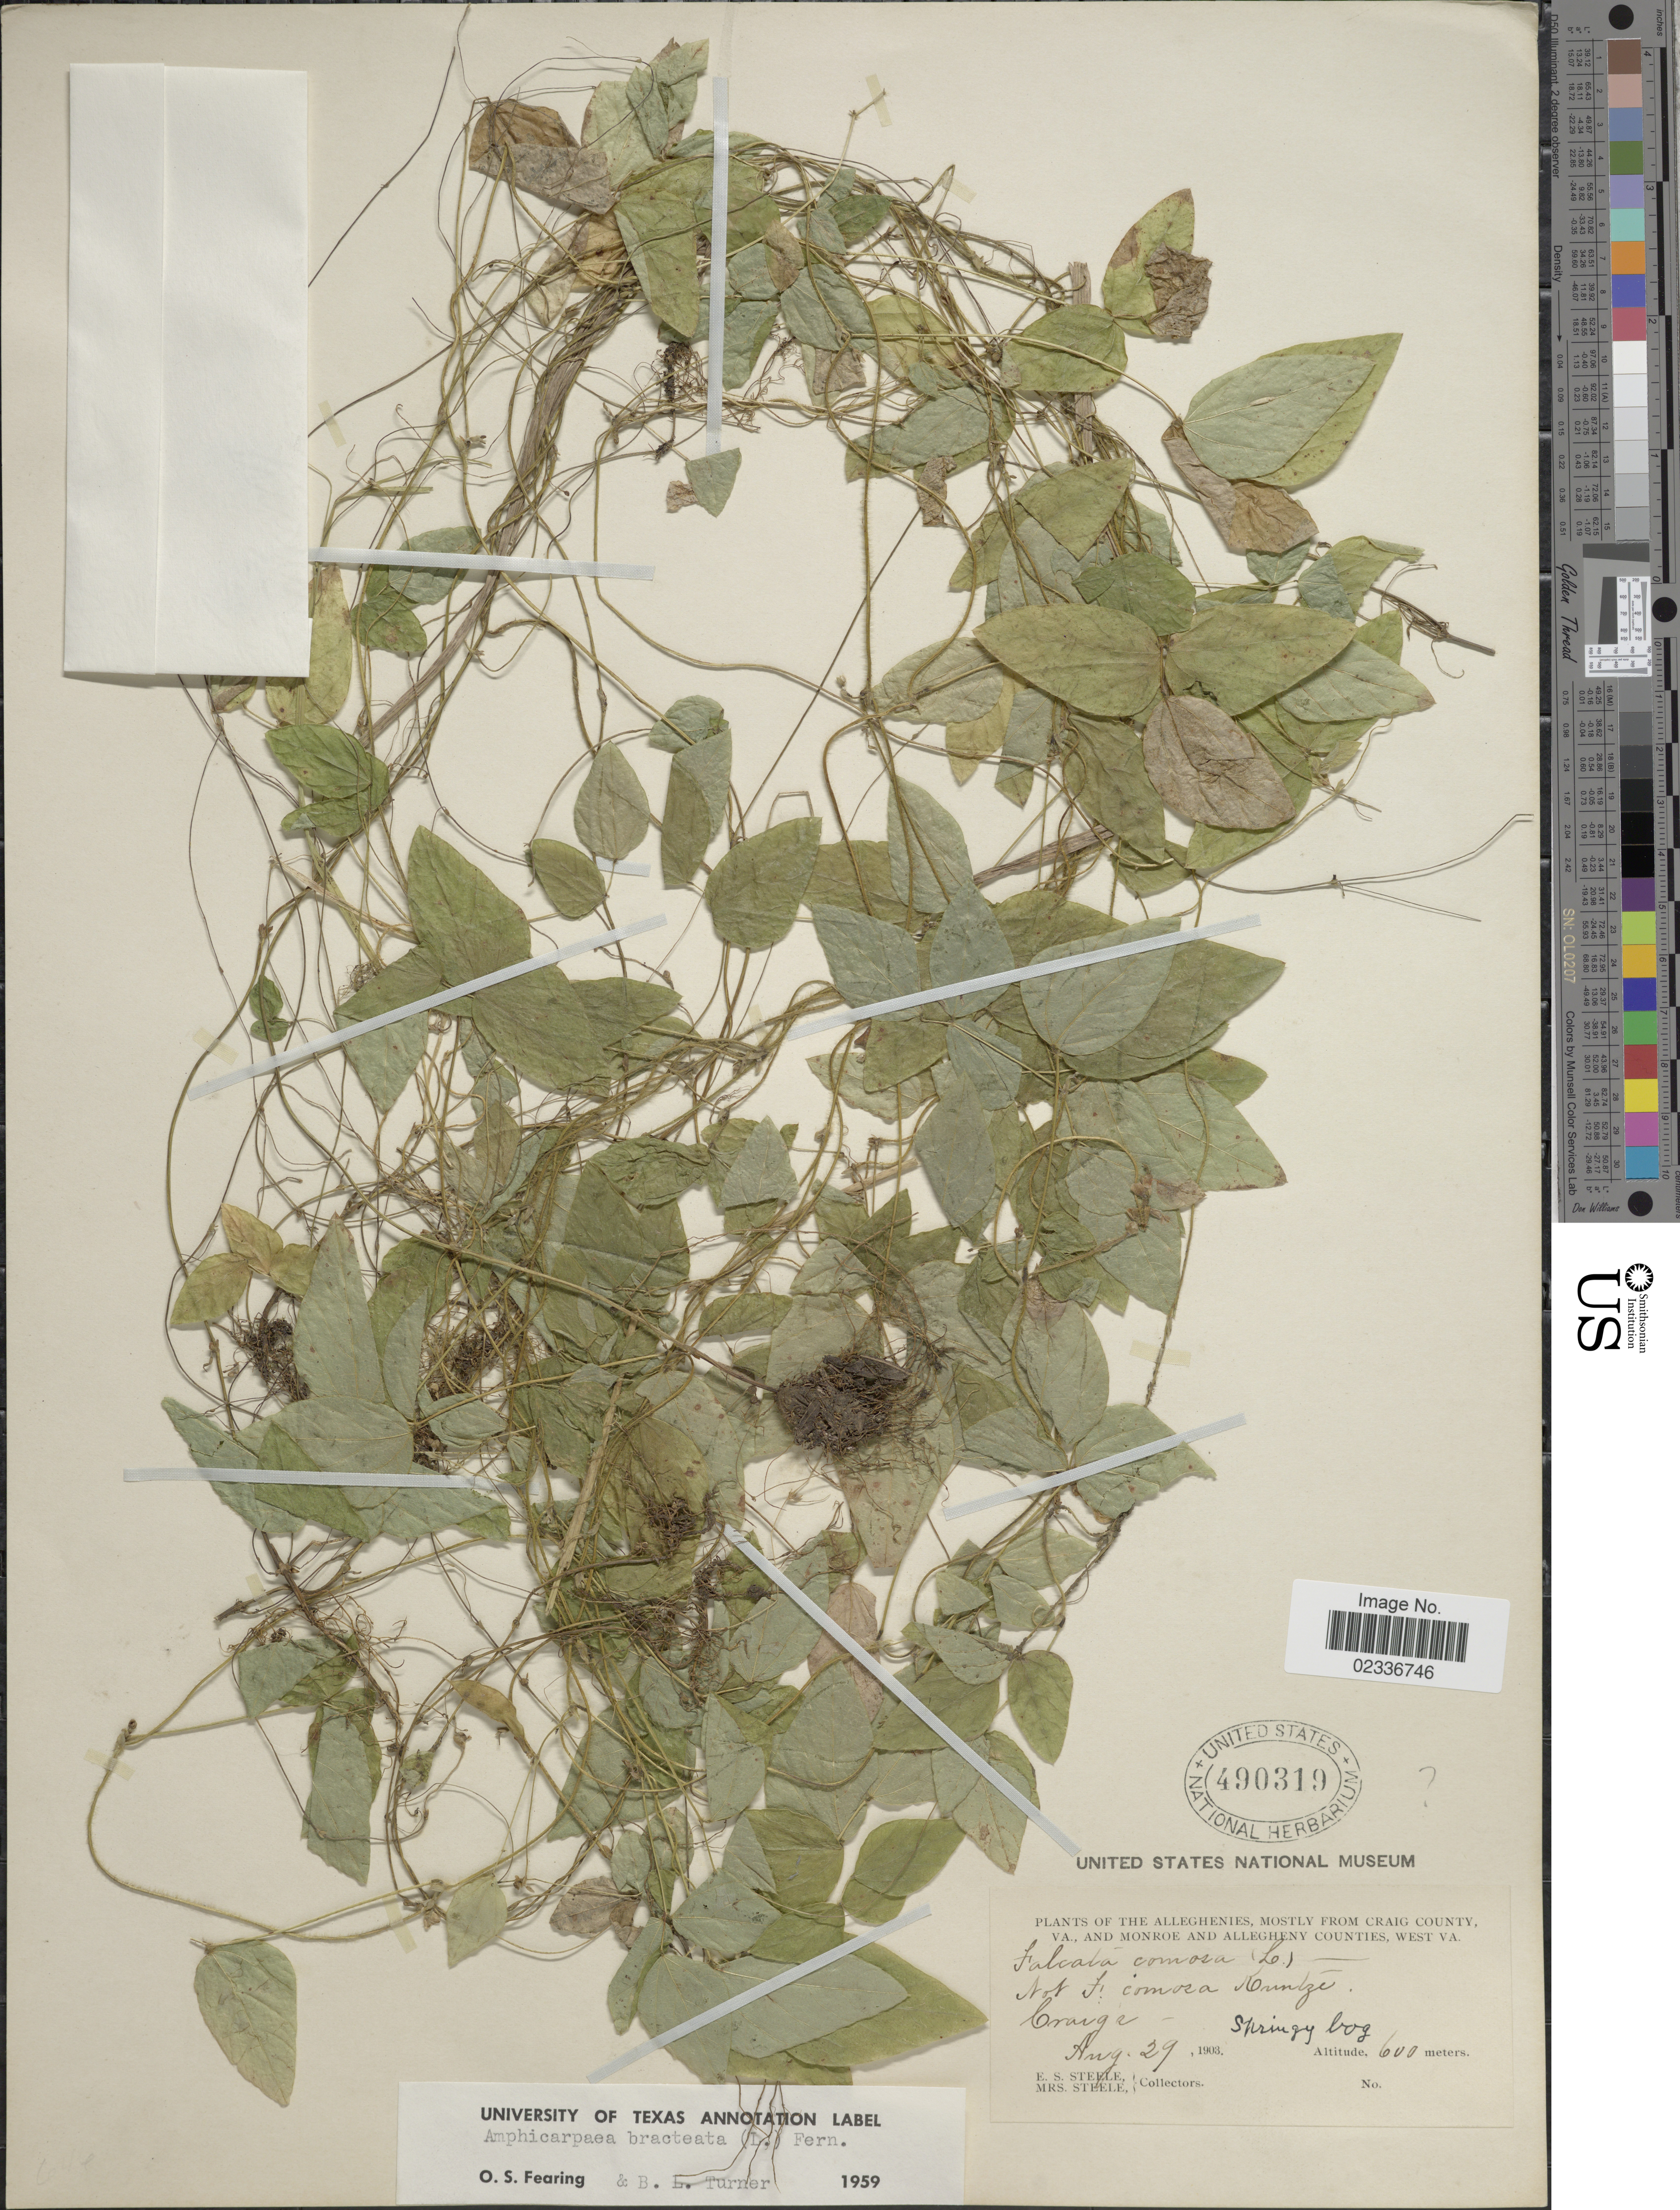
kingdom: Plantae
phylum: Tracheophyta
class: Magnoliopsida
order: Fabales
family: Fabaceae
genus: Amphicarpaea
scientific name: Amphicarpaea bracteata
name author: (L.) Fernald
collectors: E. Steele & Mrs. E. S. Steele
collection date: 1903-08-29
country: United States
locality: The Alleghenies, mostly from Craig County VA., and Monroe and Allegheny Counties, West Va., Craig's, springy bog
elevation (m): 600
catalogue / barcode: US 490319